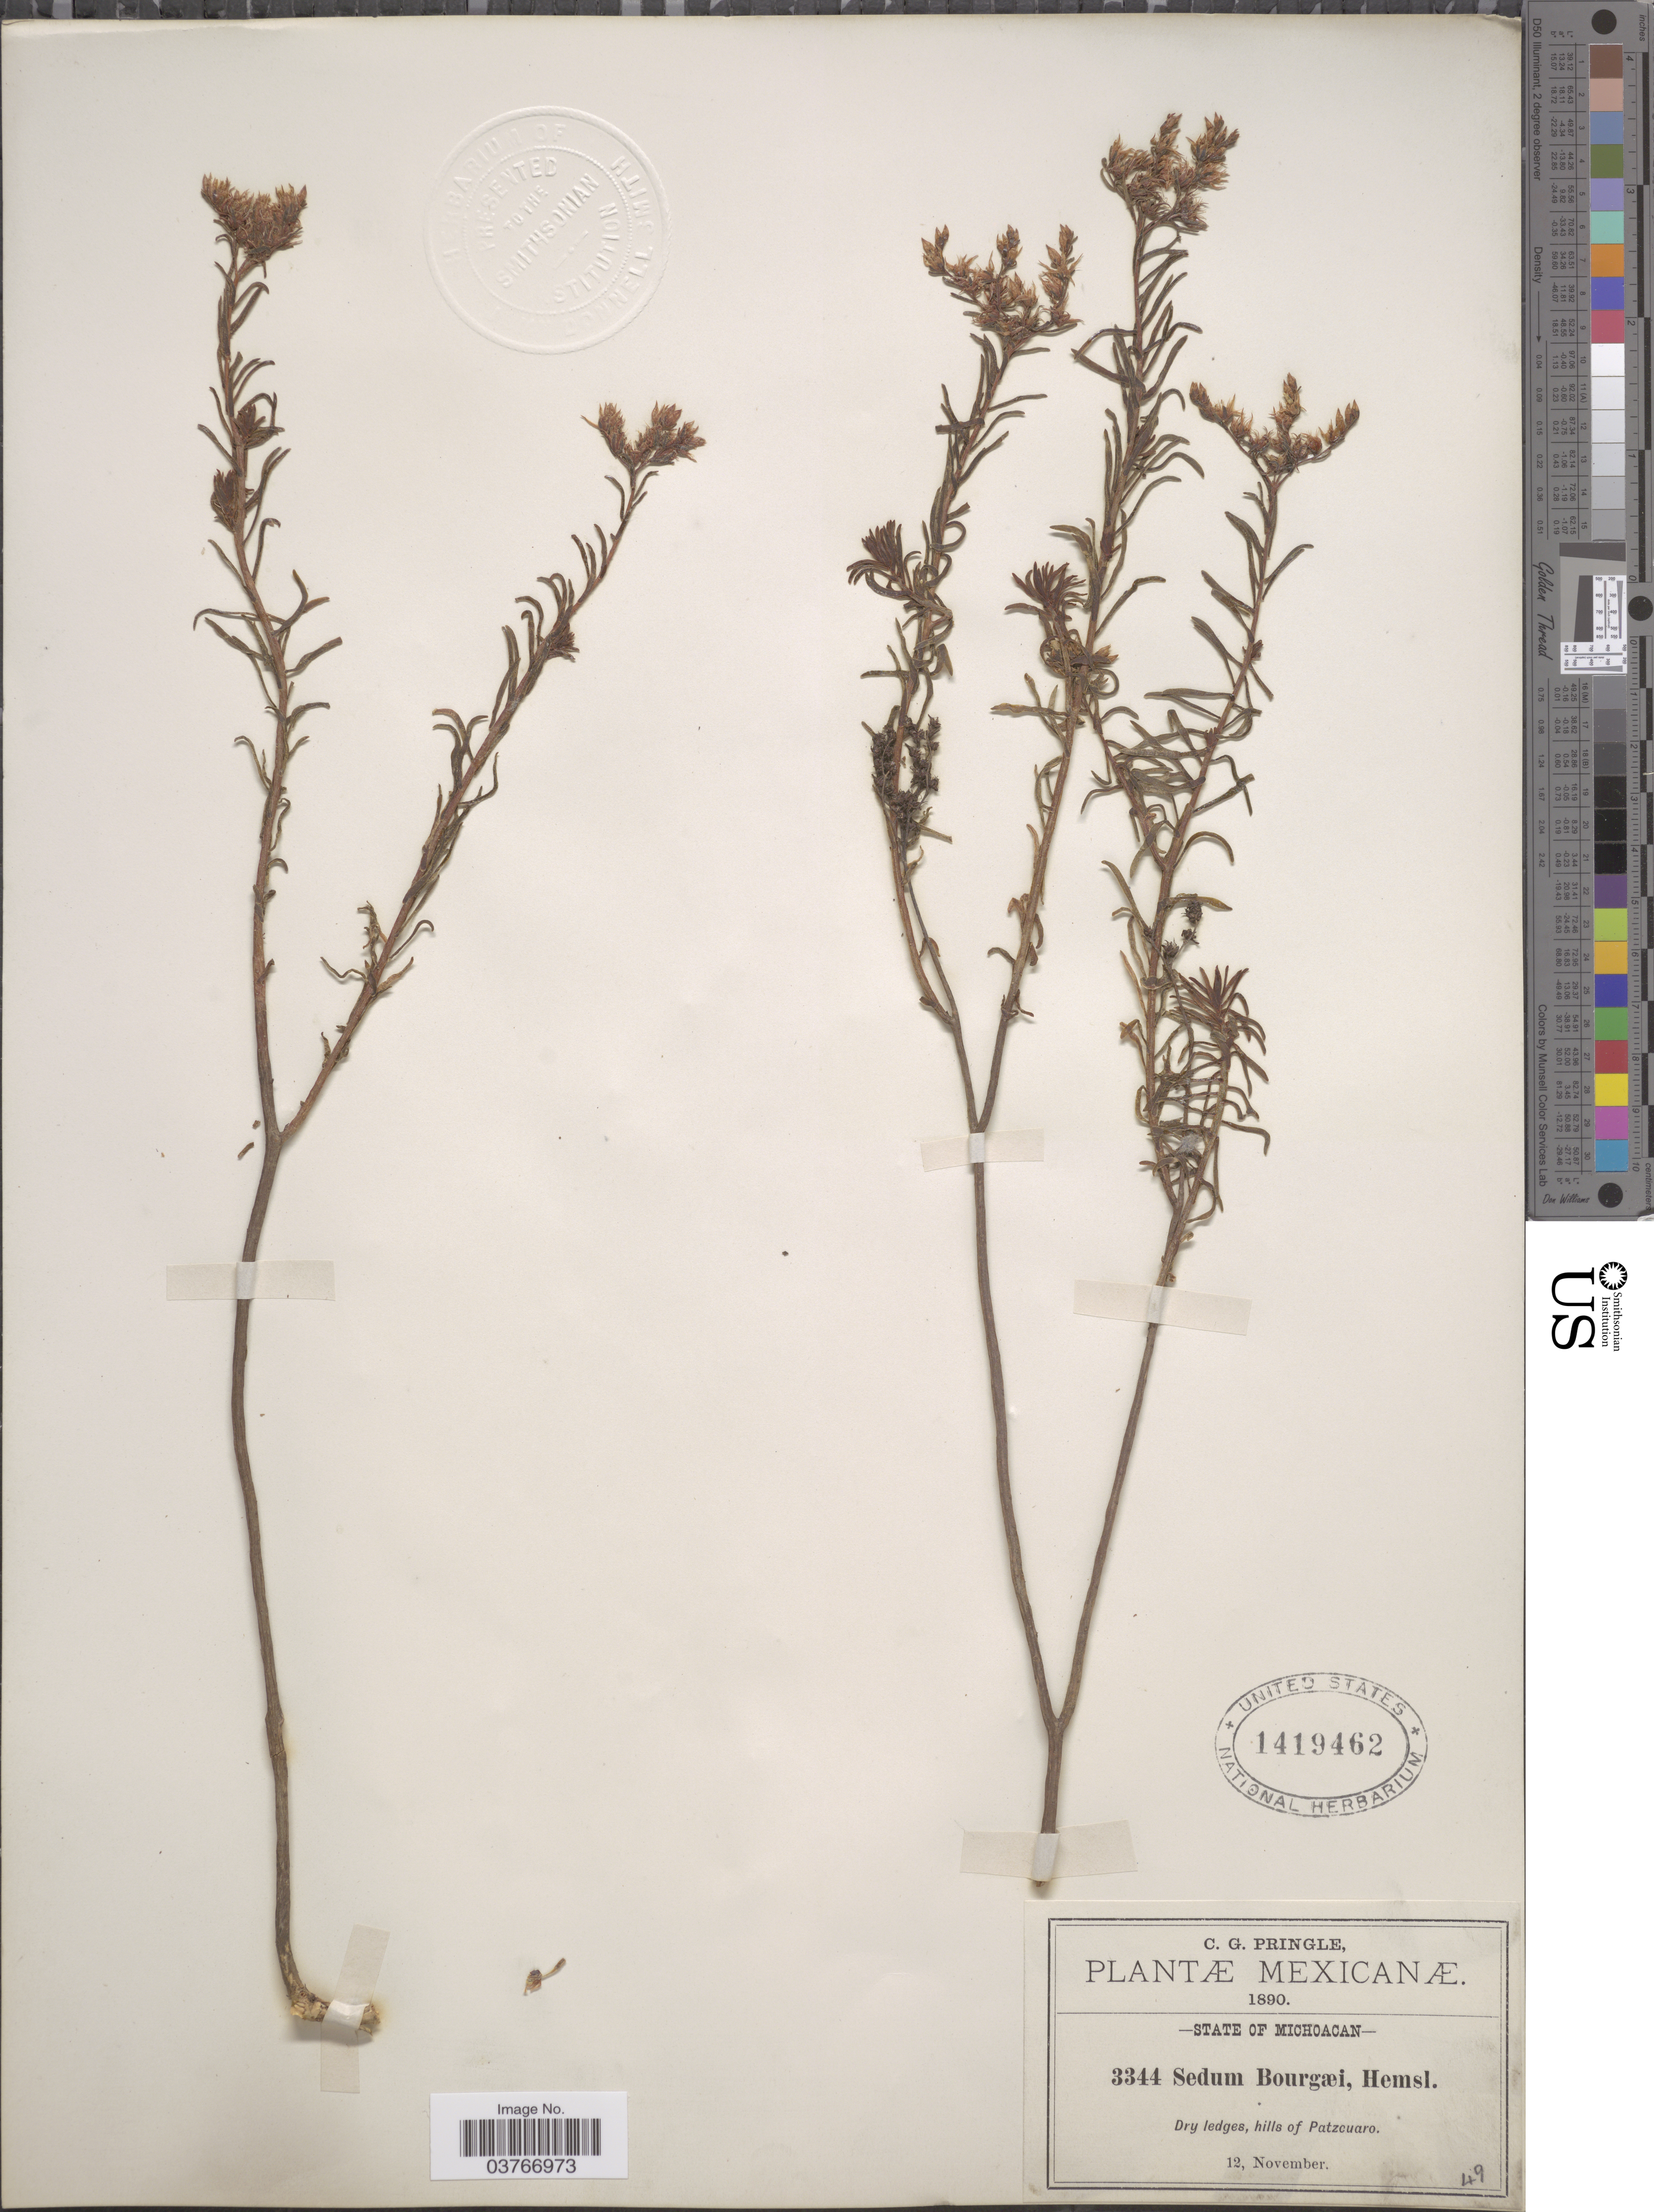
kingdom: Plantae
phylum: Tracheophyta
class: Magnoliopsida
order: Saxifragales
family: Crassulaceae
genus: Sedum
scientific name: Sedum bourgaei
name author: Hemsl.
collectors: C. G. Pringle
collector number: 3344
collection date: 1890-11-12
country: Mexico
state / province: Michoacán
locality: Hills of Patzcuaro.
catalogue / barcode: US 1419462